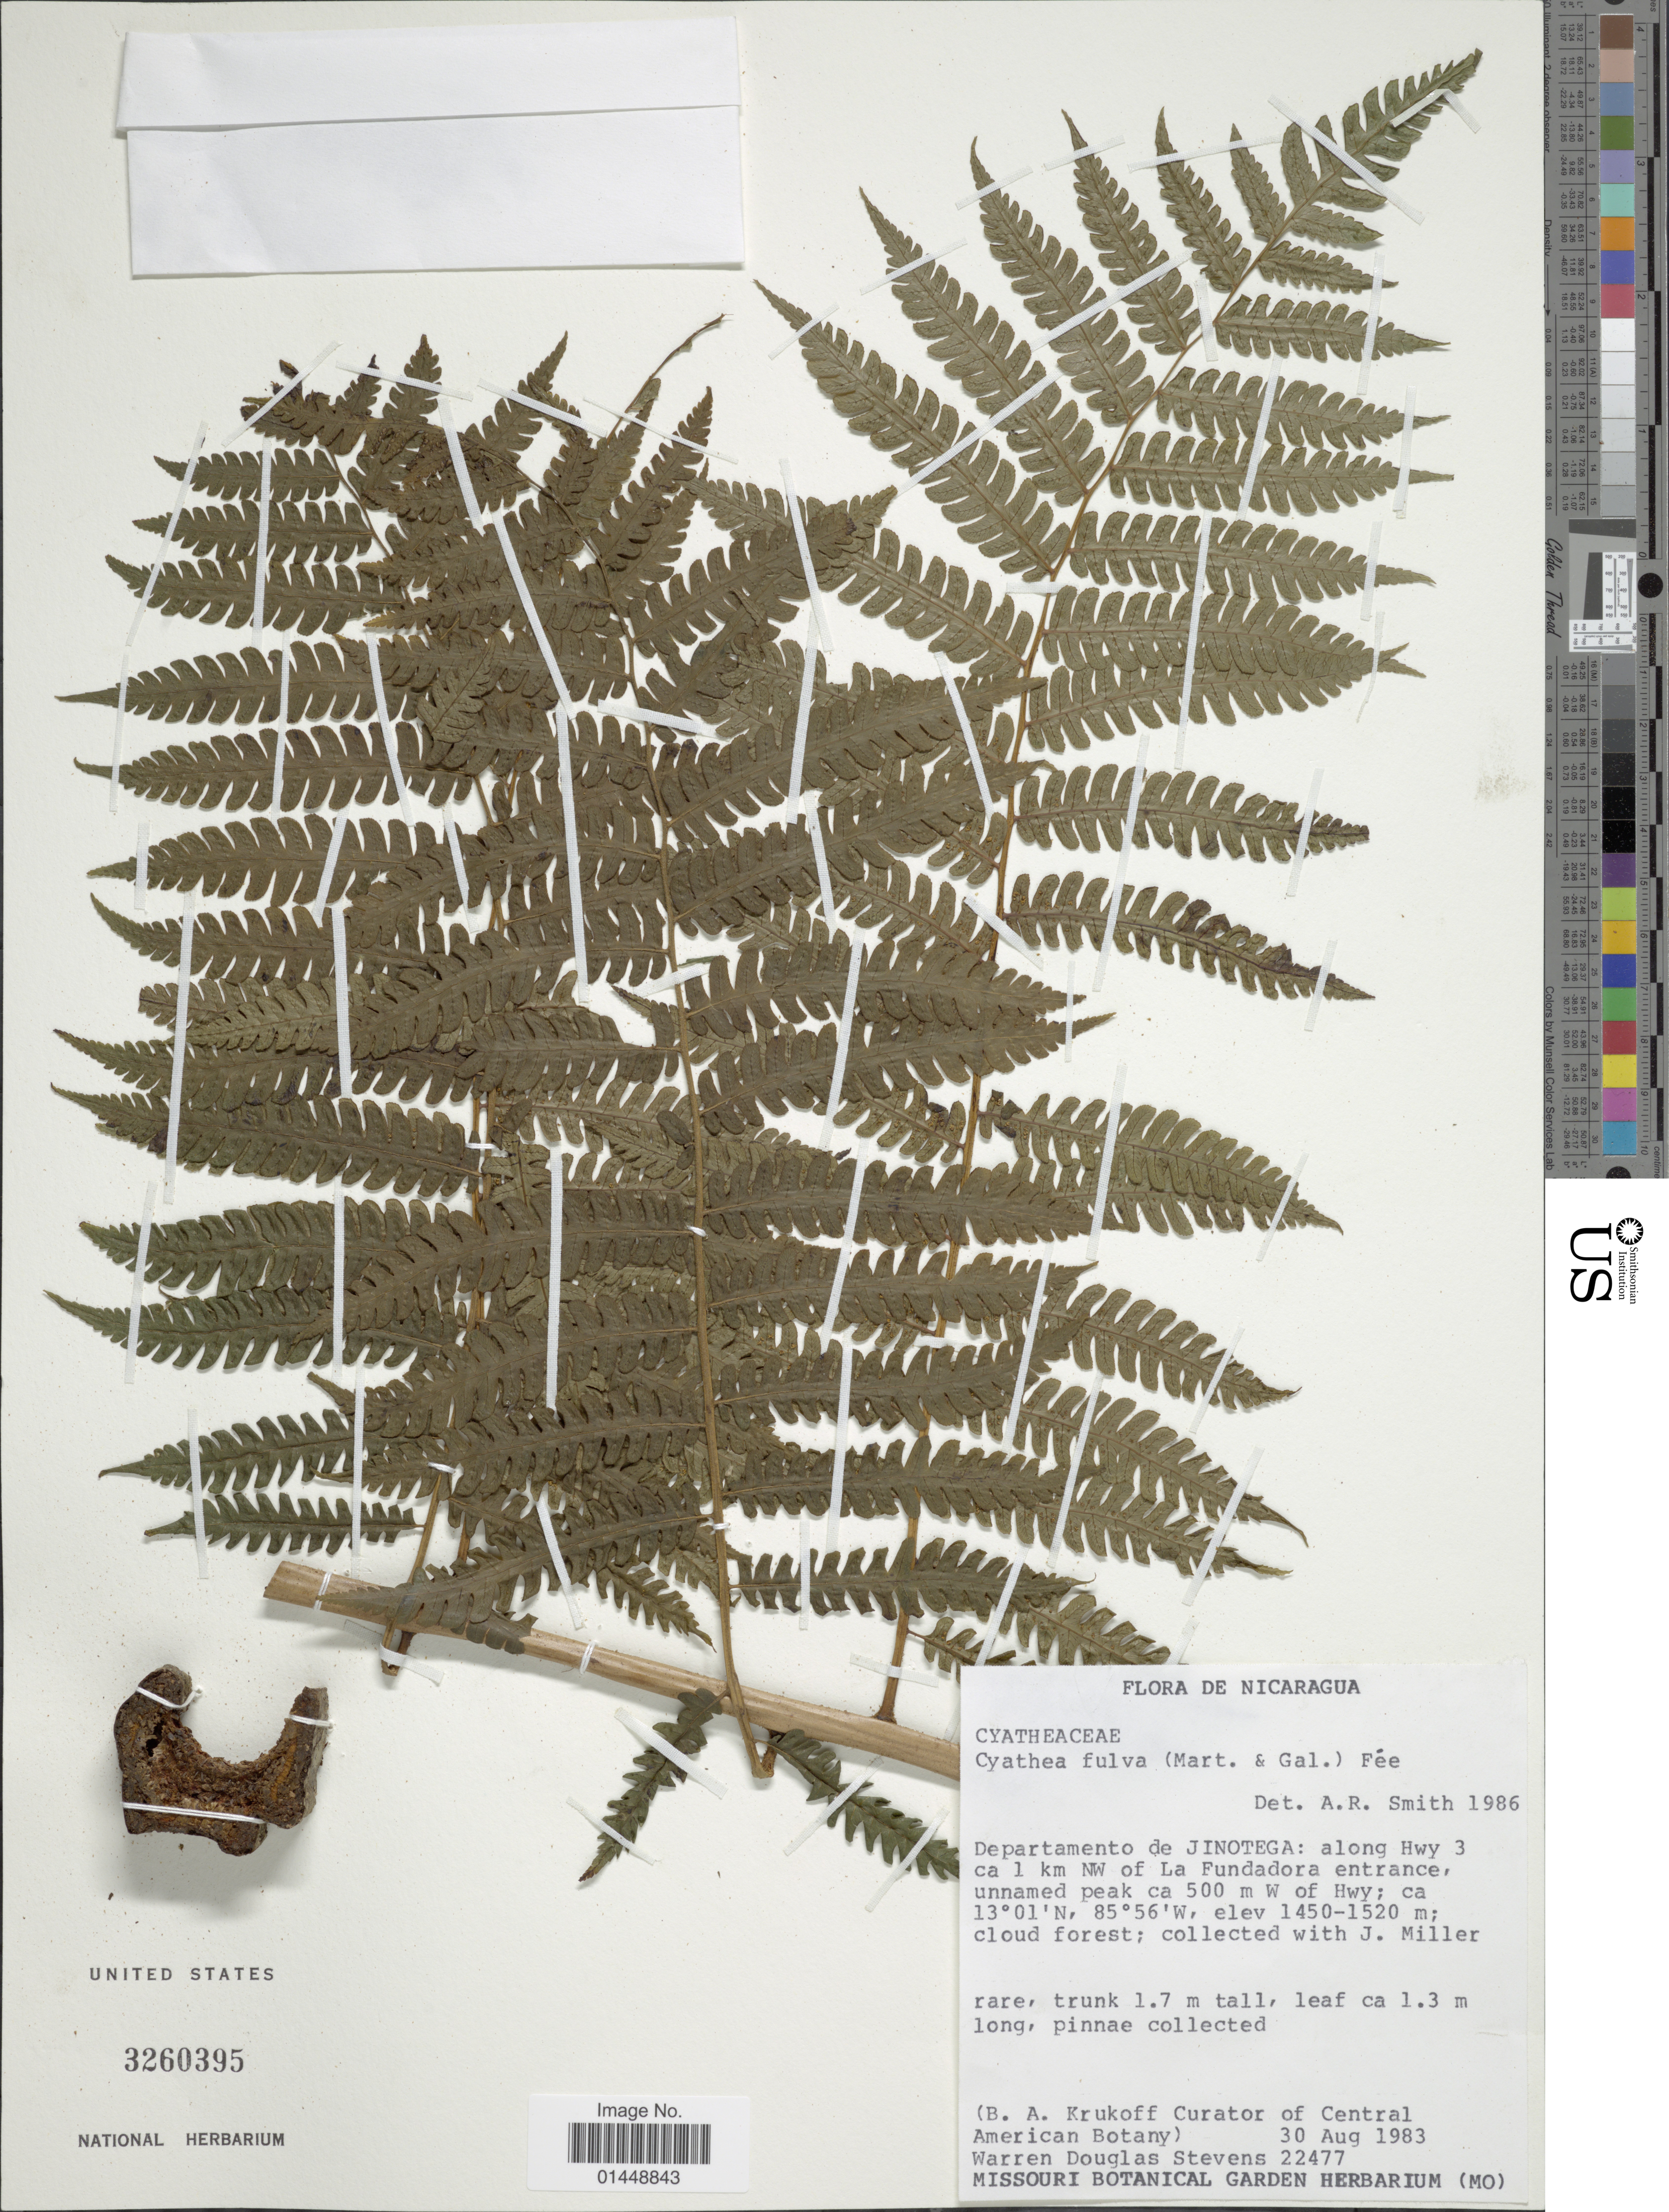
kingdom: Plantae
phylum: Tracheophyta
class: Polypodiopsida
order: Cyatheales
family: Cyatheaceae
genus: Cyathea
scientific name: Cyathea fulva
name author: (M. Martens & Galeotti) Fée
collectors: W. D. Stevens & J. Miller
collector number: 22477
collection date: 1983-08-30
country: Nicaragua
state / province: Jinotega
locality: Departamento de Jinotega: along Hwy 3 ca 1 km NW of La Fundadora entrance, unnamed peak ca 500 m W of Hwy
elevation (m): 1450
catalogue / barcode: US 3260395